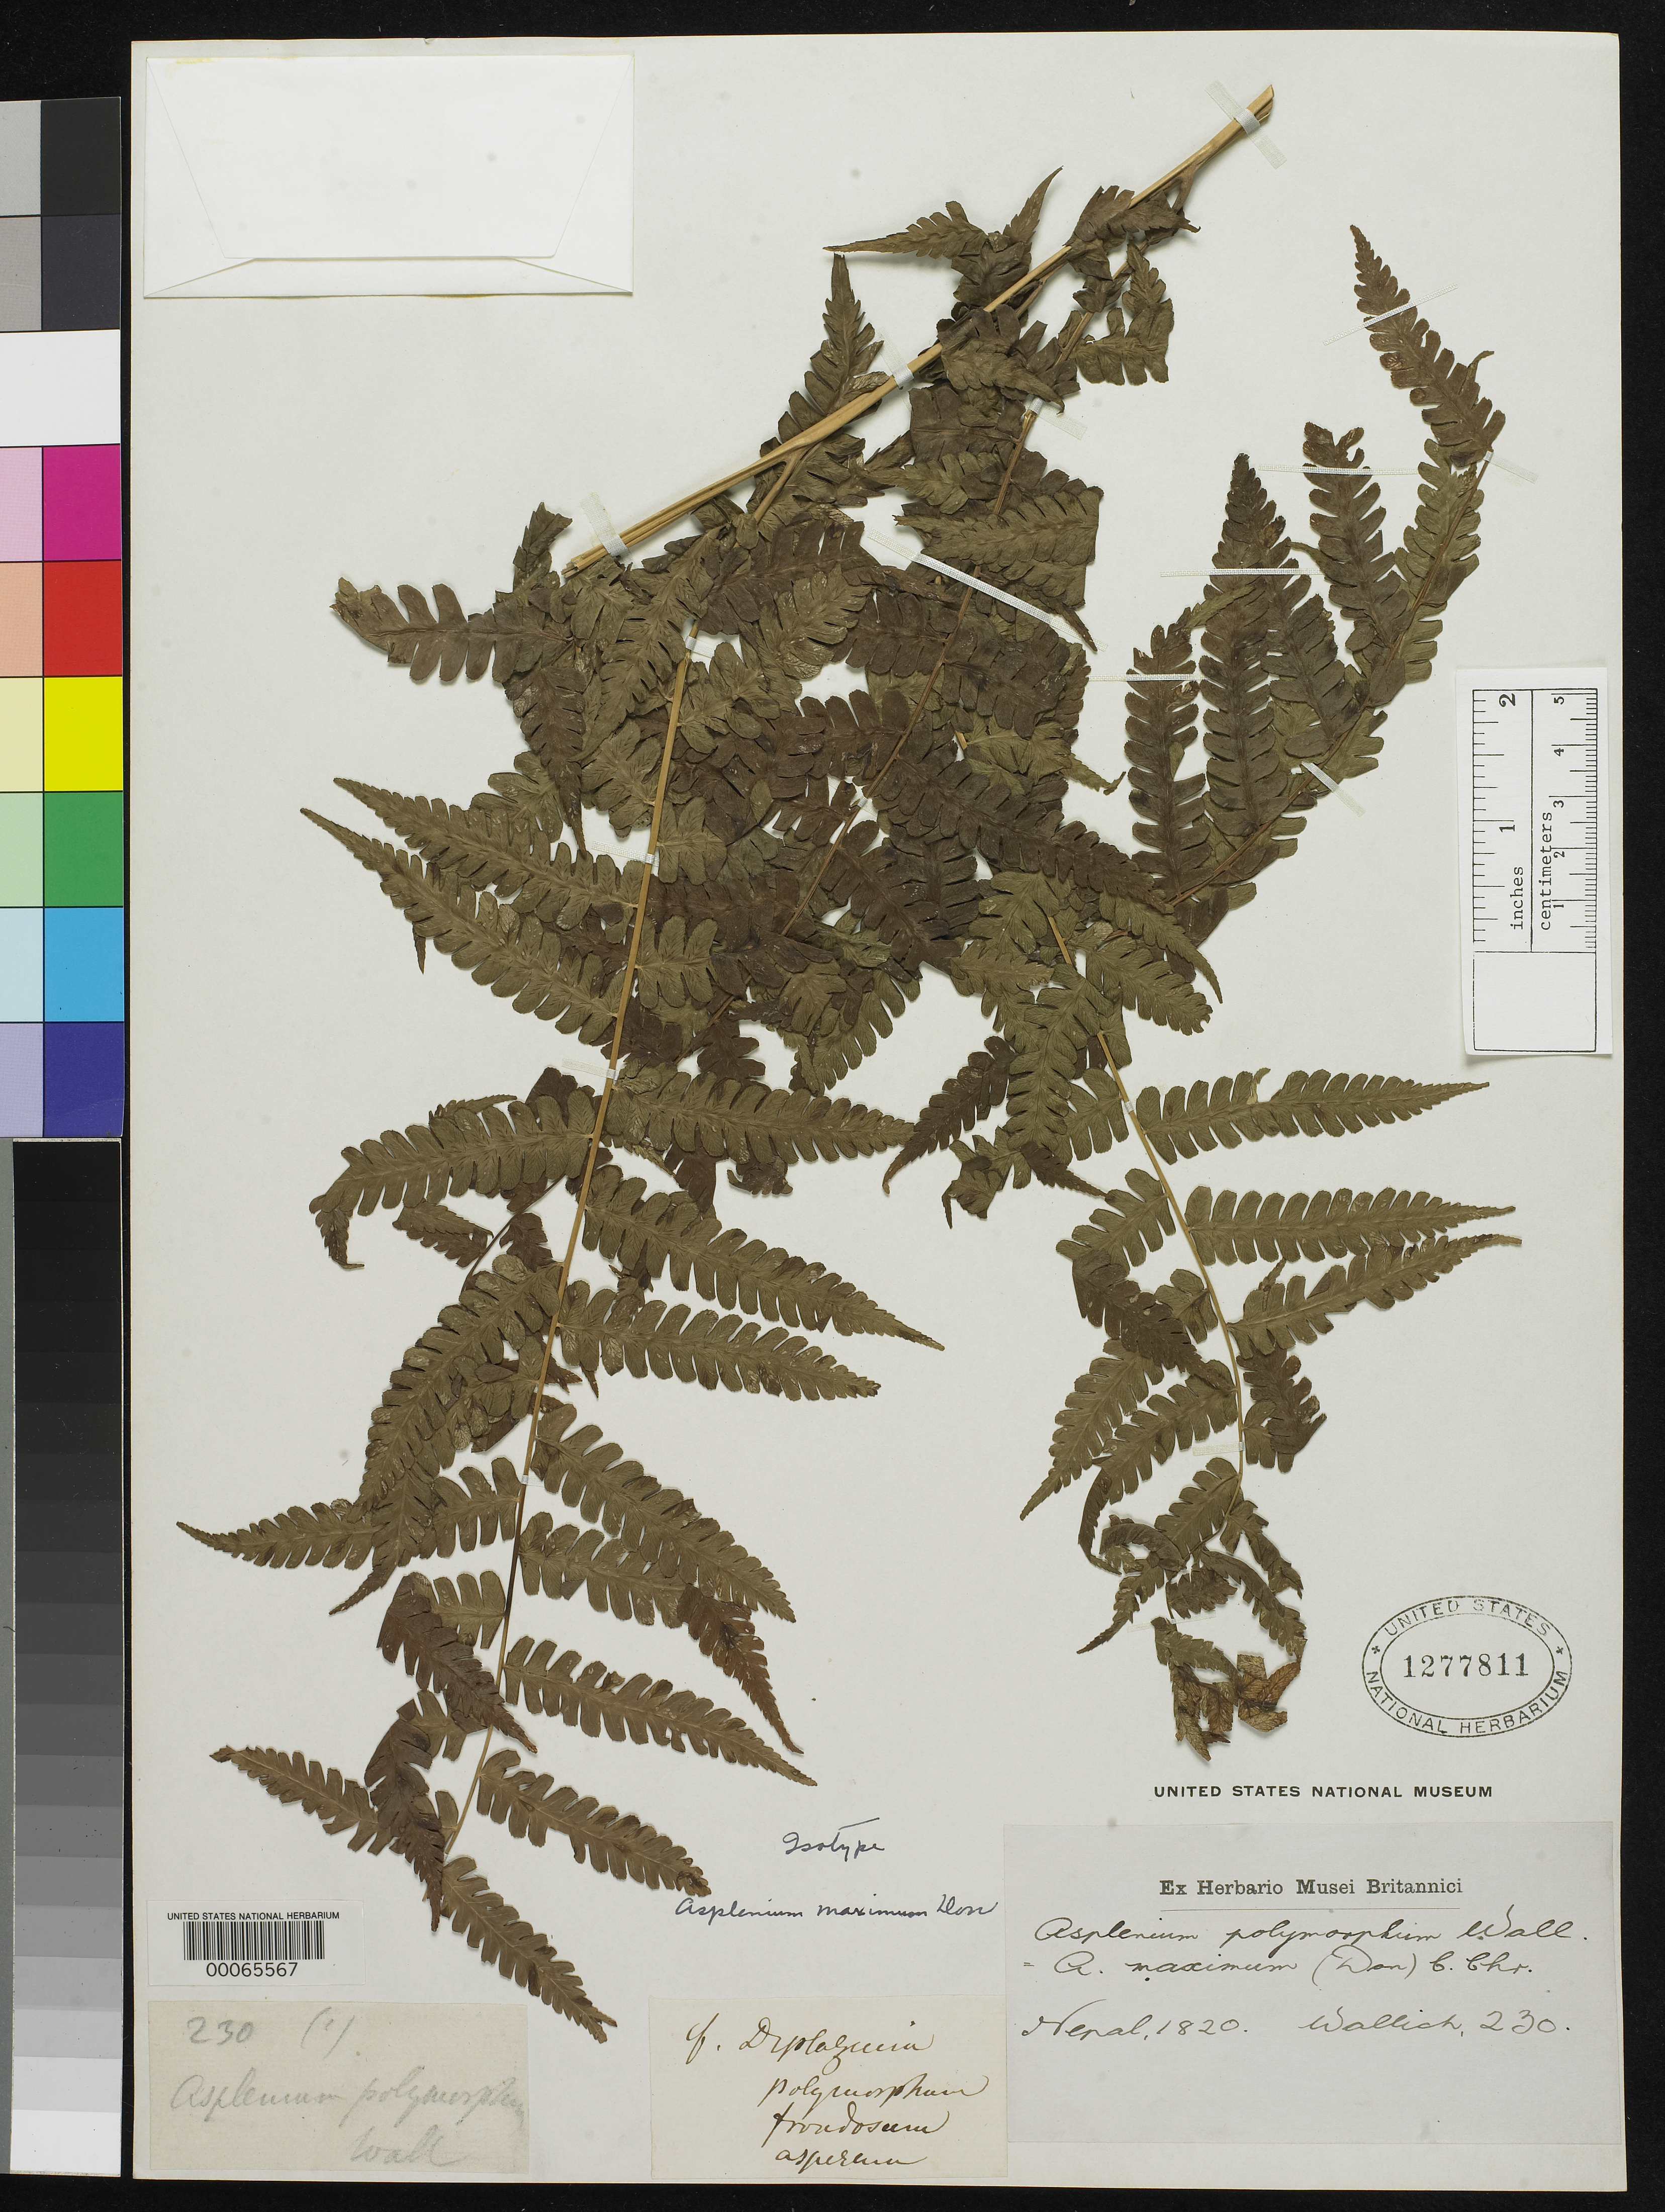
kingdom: Plantae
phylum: Tracheophyta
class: Polypodiopsida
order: Polypodiales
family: Aspleniaceae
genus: Asplenium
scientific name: Asplenium maximum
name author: D. Don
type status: Type Collection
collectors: N. Wallich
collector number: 230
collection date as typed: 1820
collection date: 1820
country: Nepal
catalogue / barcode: US 1277811